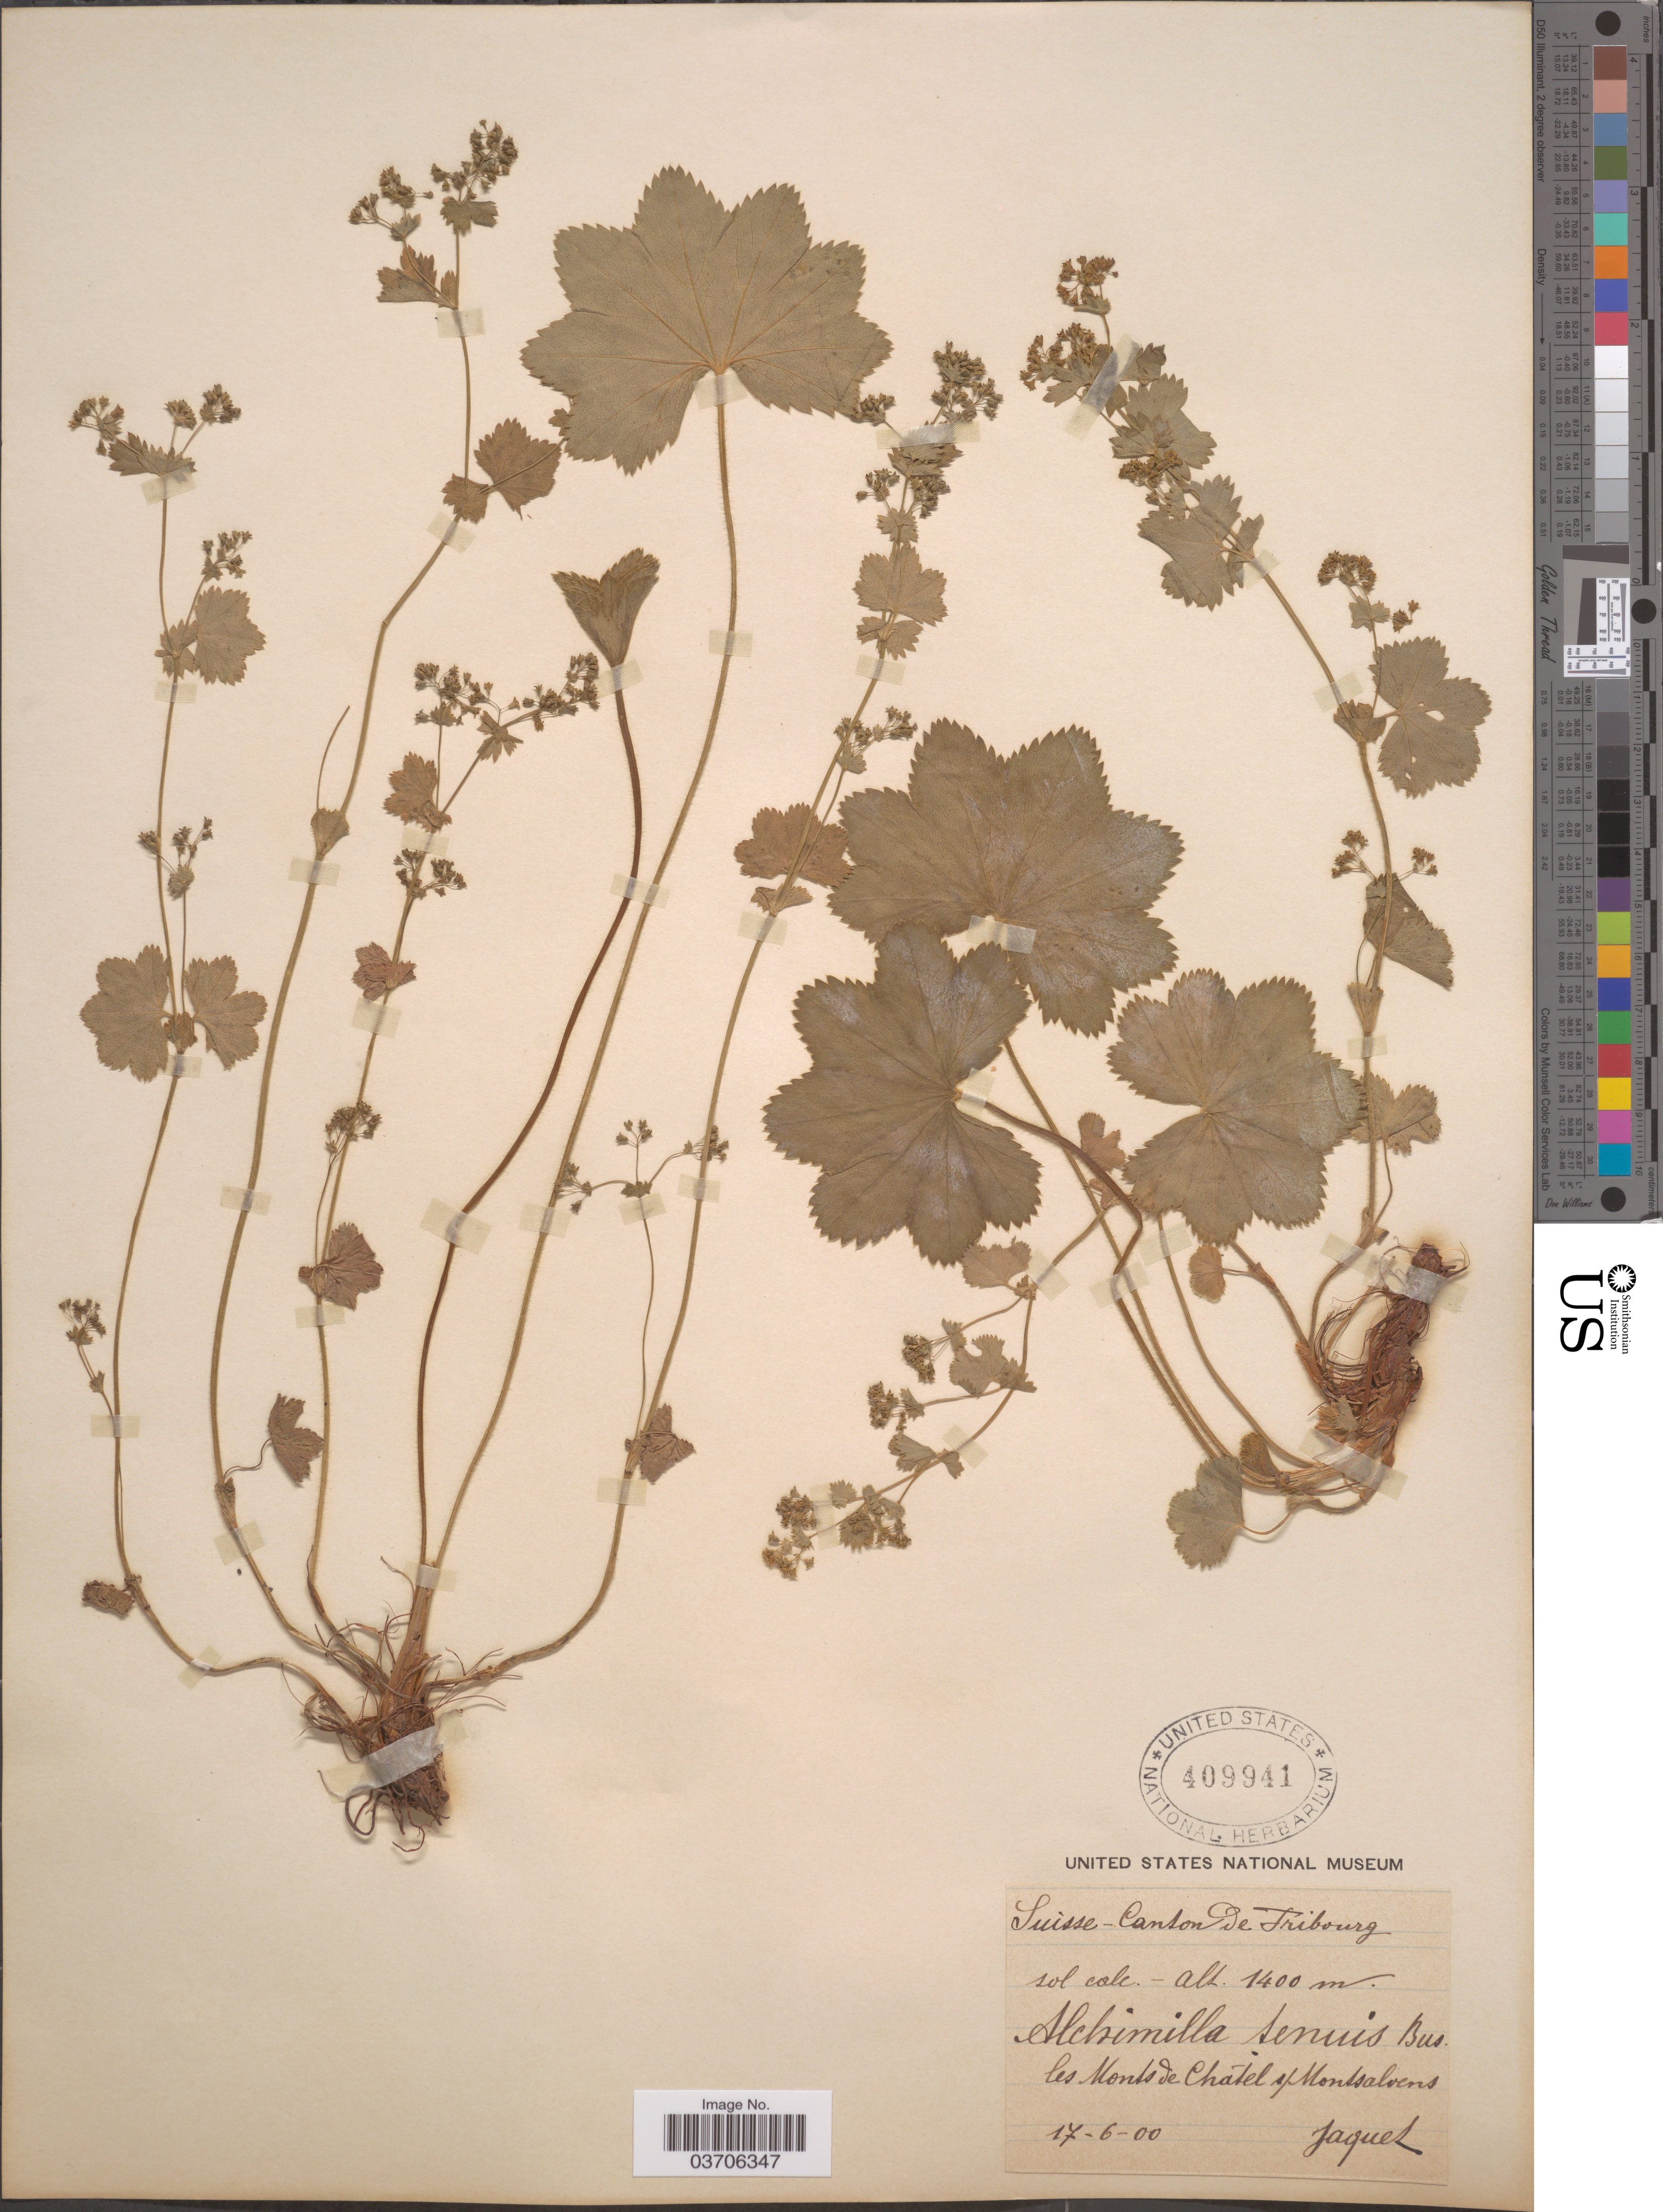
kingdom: Plantae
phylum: Tracheophyta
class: Magnoliopsida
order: Rosales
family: Rosaceae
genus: Alchemilla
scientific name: Alchemilla tenuis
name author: Buser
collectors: -. Jaquet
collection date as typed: Transcribed d/m/y: 17/6/0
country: Switzerland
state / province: Fribourg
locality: Suisse-Canton de Fribourg. Les Monts de Chátel s/ Montsalvens.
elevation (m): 1400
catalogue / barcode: US 409941